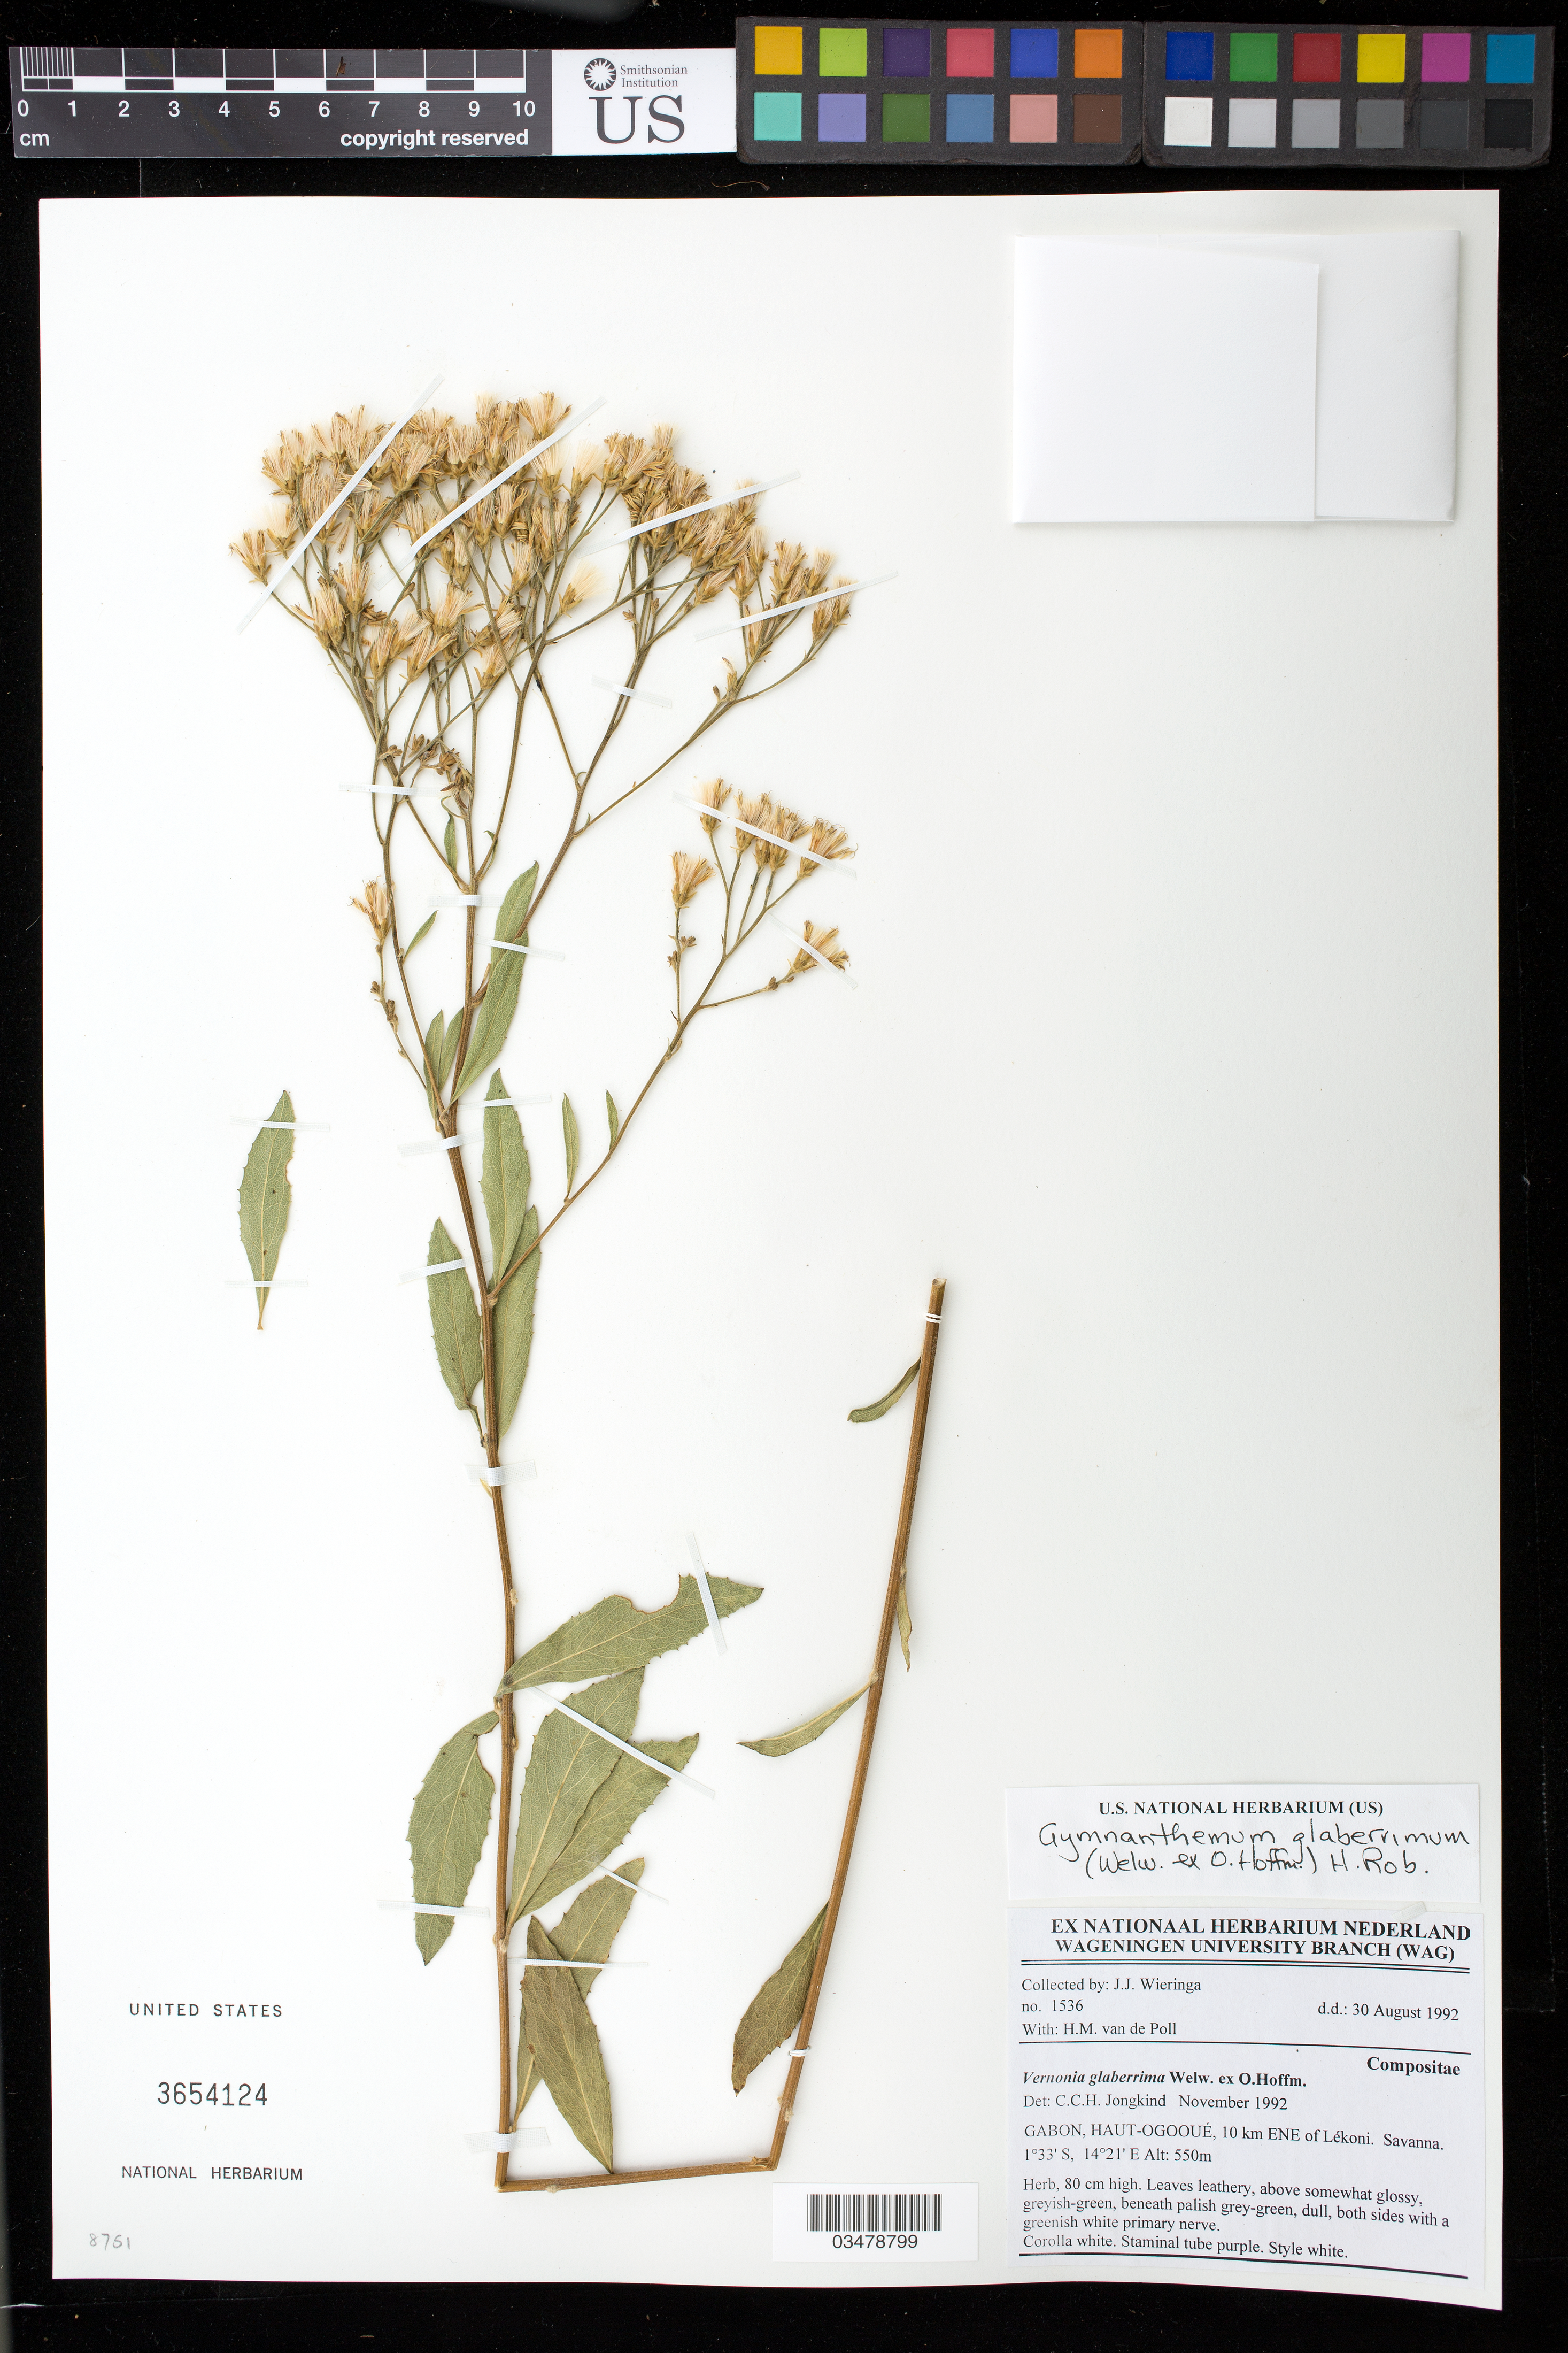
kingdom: Plantae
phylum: Tracheophyta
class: Magnoliopsida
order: Asterales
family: Asteraceae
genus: Gymnanthemum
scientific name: Gymnanthemum glaberrimum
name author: (Welw. ex O. Hoffm.) H. Rob.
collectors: J. J. Wieringa & H. van de Poll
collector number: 1536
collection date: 1992-08-30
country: Gabon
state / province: Haut-Ogooué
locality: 10 km ENE of Lekoni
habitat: Savanna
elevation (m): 550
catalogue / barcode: US 3654124